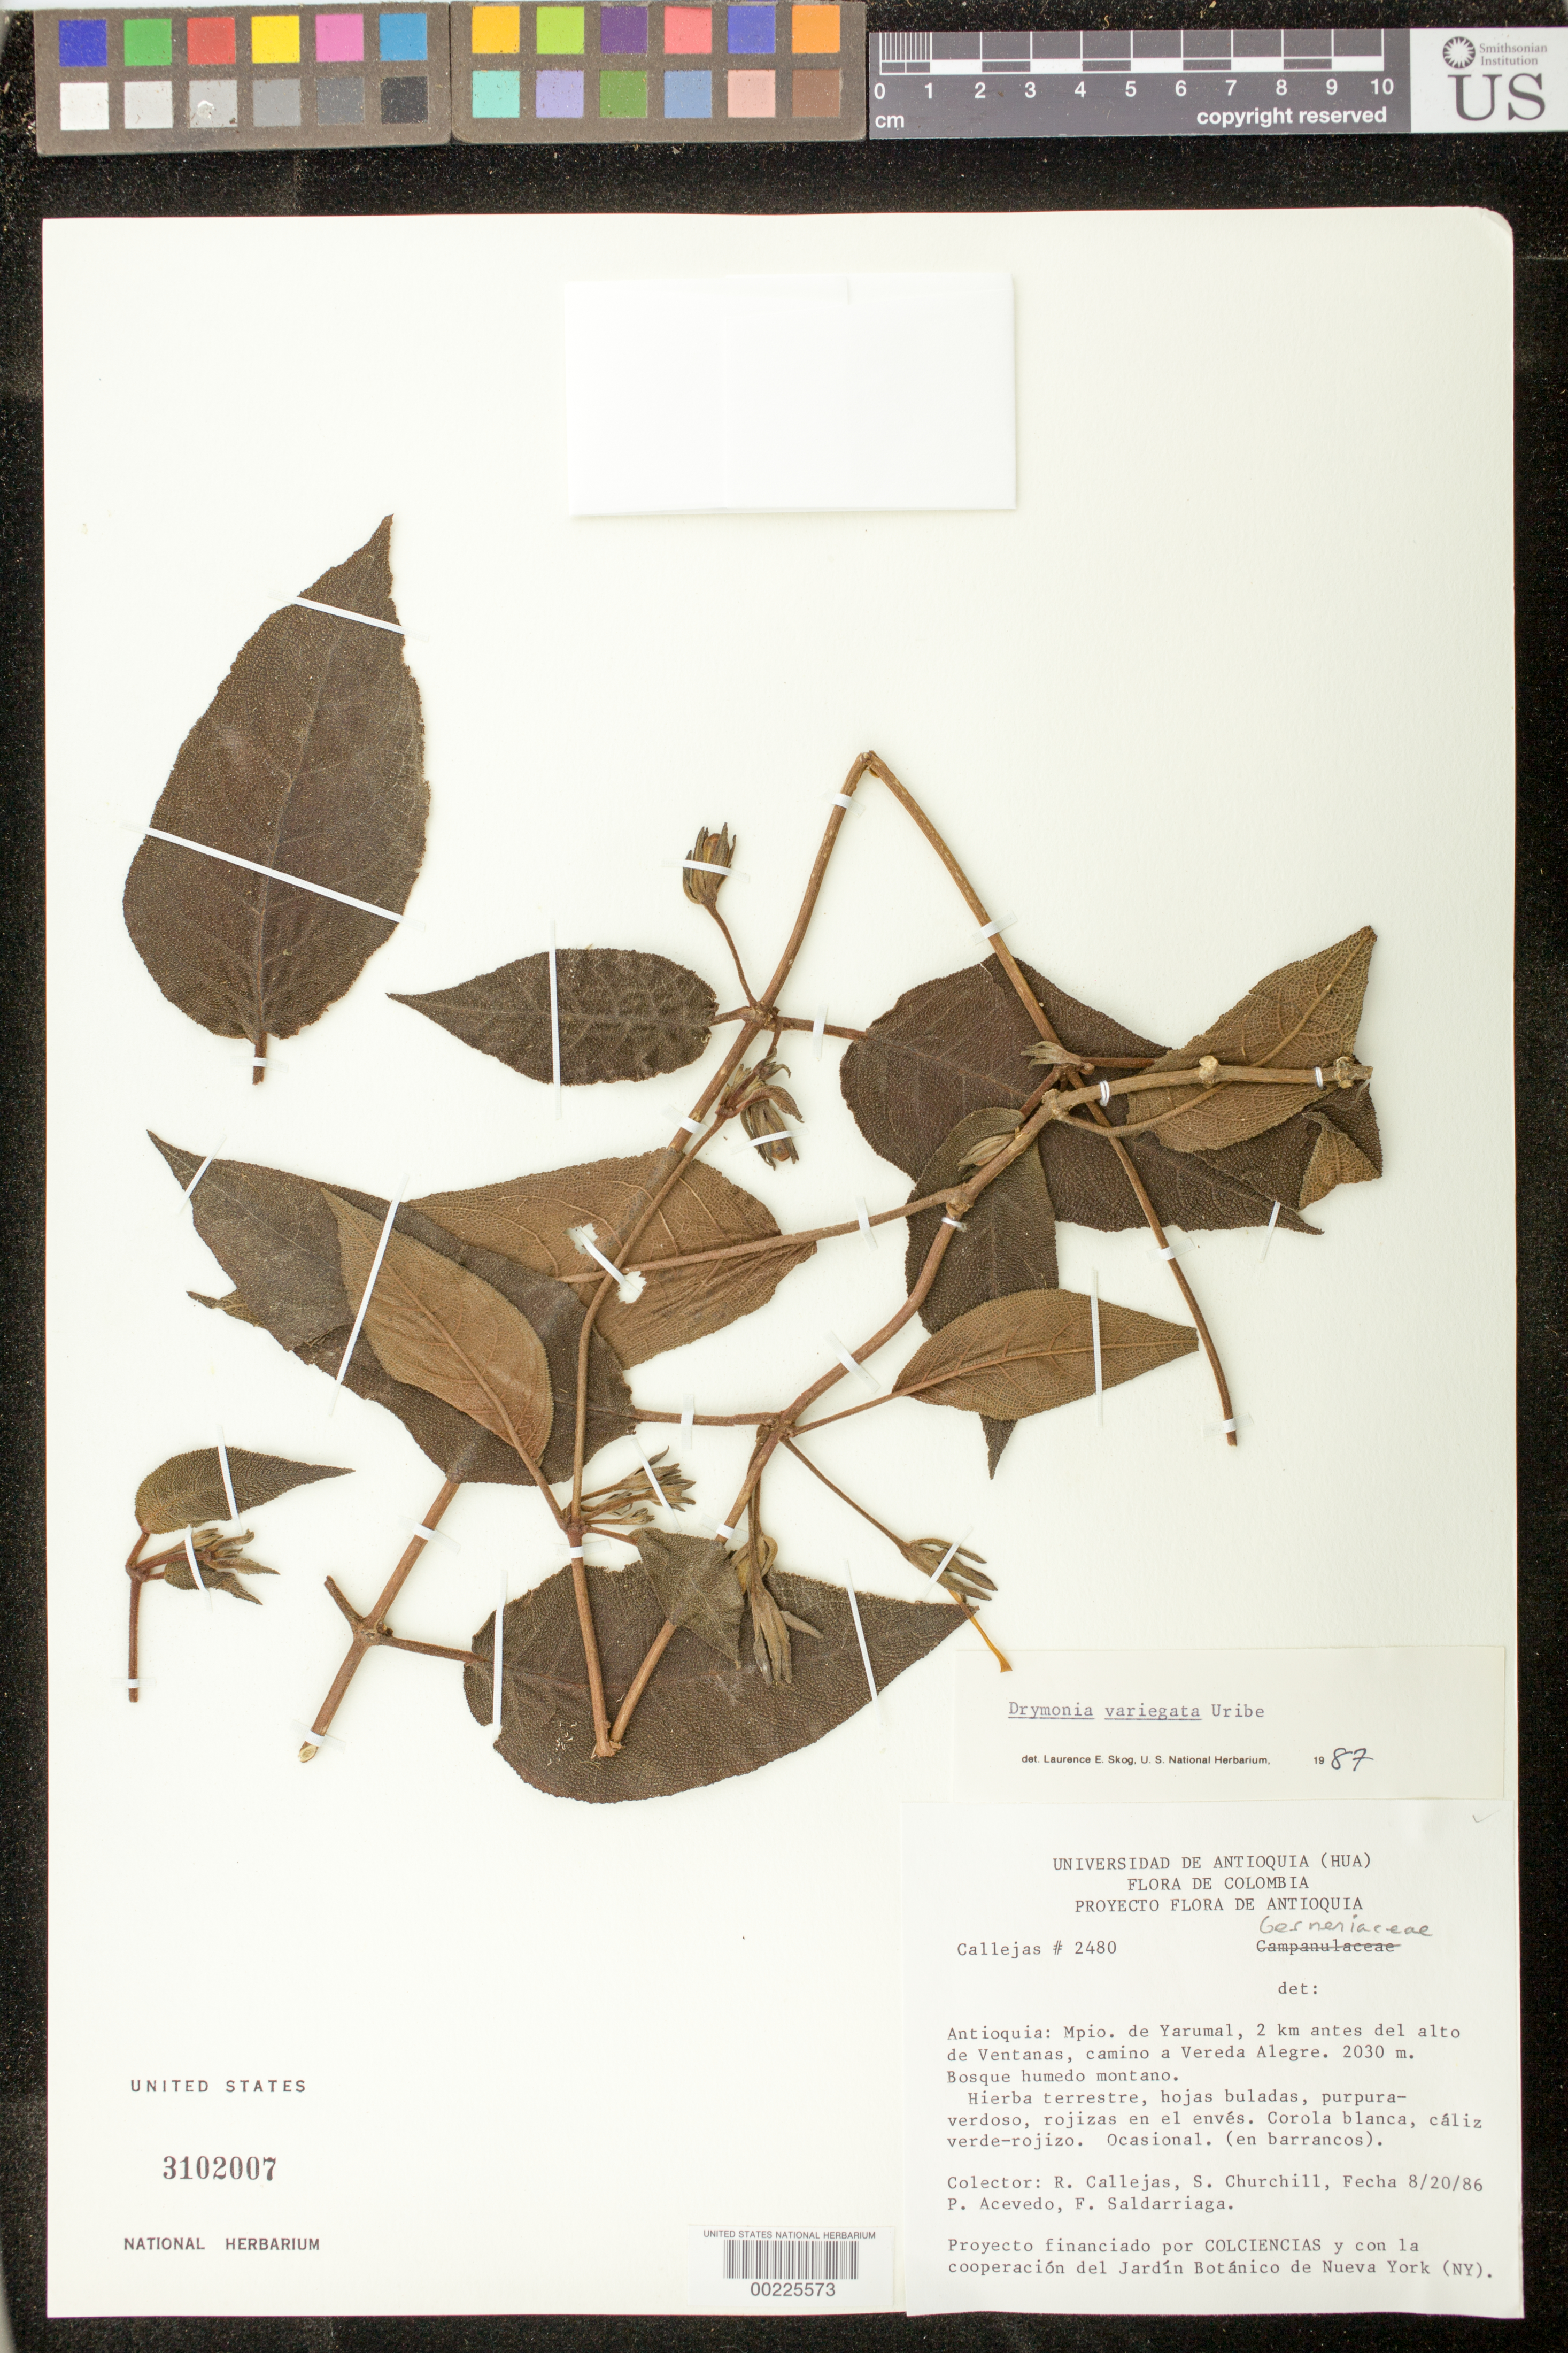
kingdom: Plantae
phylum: Tracheophyta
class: Magnoliopsida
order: Lamiales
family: Gesneriaceae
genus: Drymonia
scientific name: Drymonia variegata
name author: L. Uribe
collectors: R. Callejas, S. Churchill, P. Acevedo-Rodr. & F. Saldarriaga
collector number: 2480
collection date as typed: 20 Aug 1986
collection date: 1986-08-20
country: Colombia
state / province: Antioquia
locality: Mun. of Yarumal, 2 km before the height of Ventanas, road to vereda Alegre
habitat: Humid montane forest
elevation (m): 2030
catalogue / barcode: US 3102007